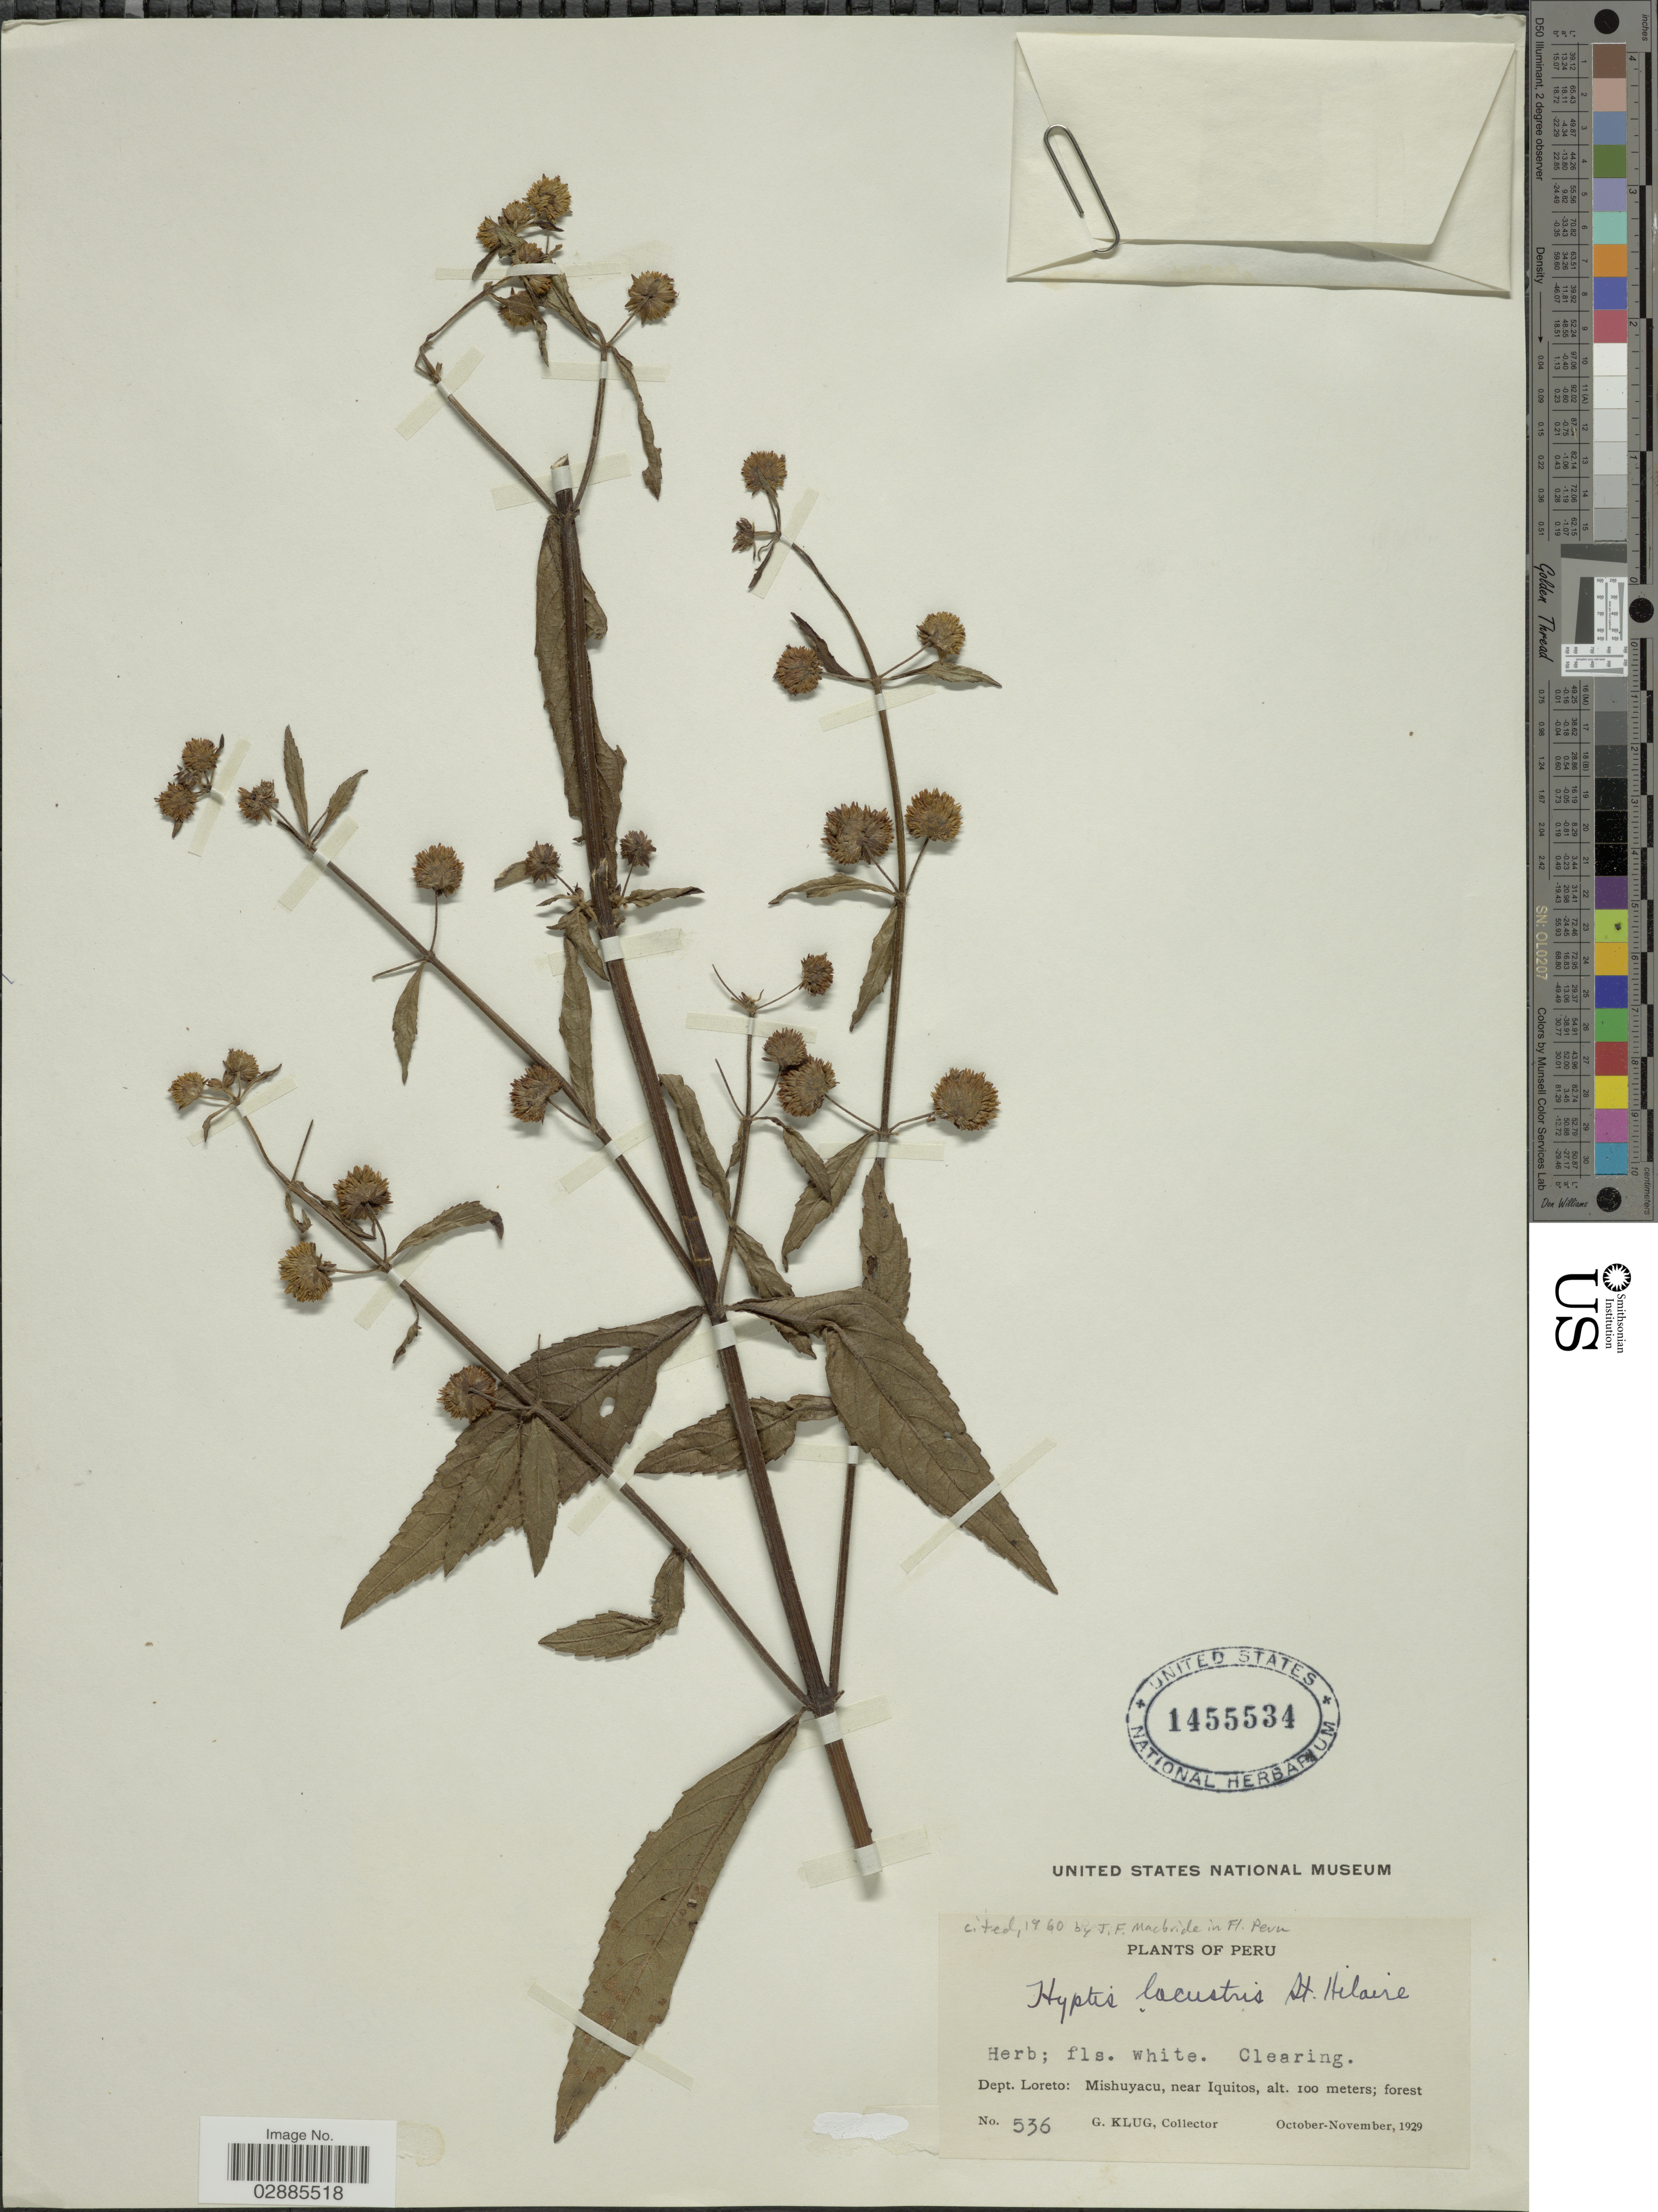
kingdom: Plantae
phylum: Tracheophyta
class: Magnoliopsida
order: Lamiales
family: Lamiaceae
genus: Hyptis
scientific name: Hyptis lacustris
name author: A. St.-Hil. ex Benth.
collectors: G. Klug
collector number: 536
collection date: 1929-10/1929-11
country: Peru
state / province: Loreto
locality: Dept. Loreto: Mishuyacu, near Iquitos.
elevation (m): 100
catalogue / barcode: US 1455534